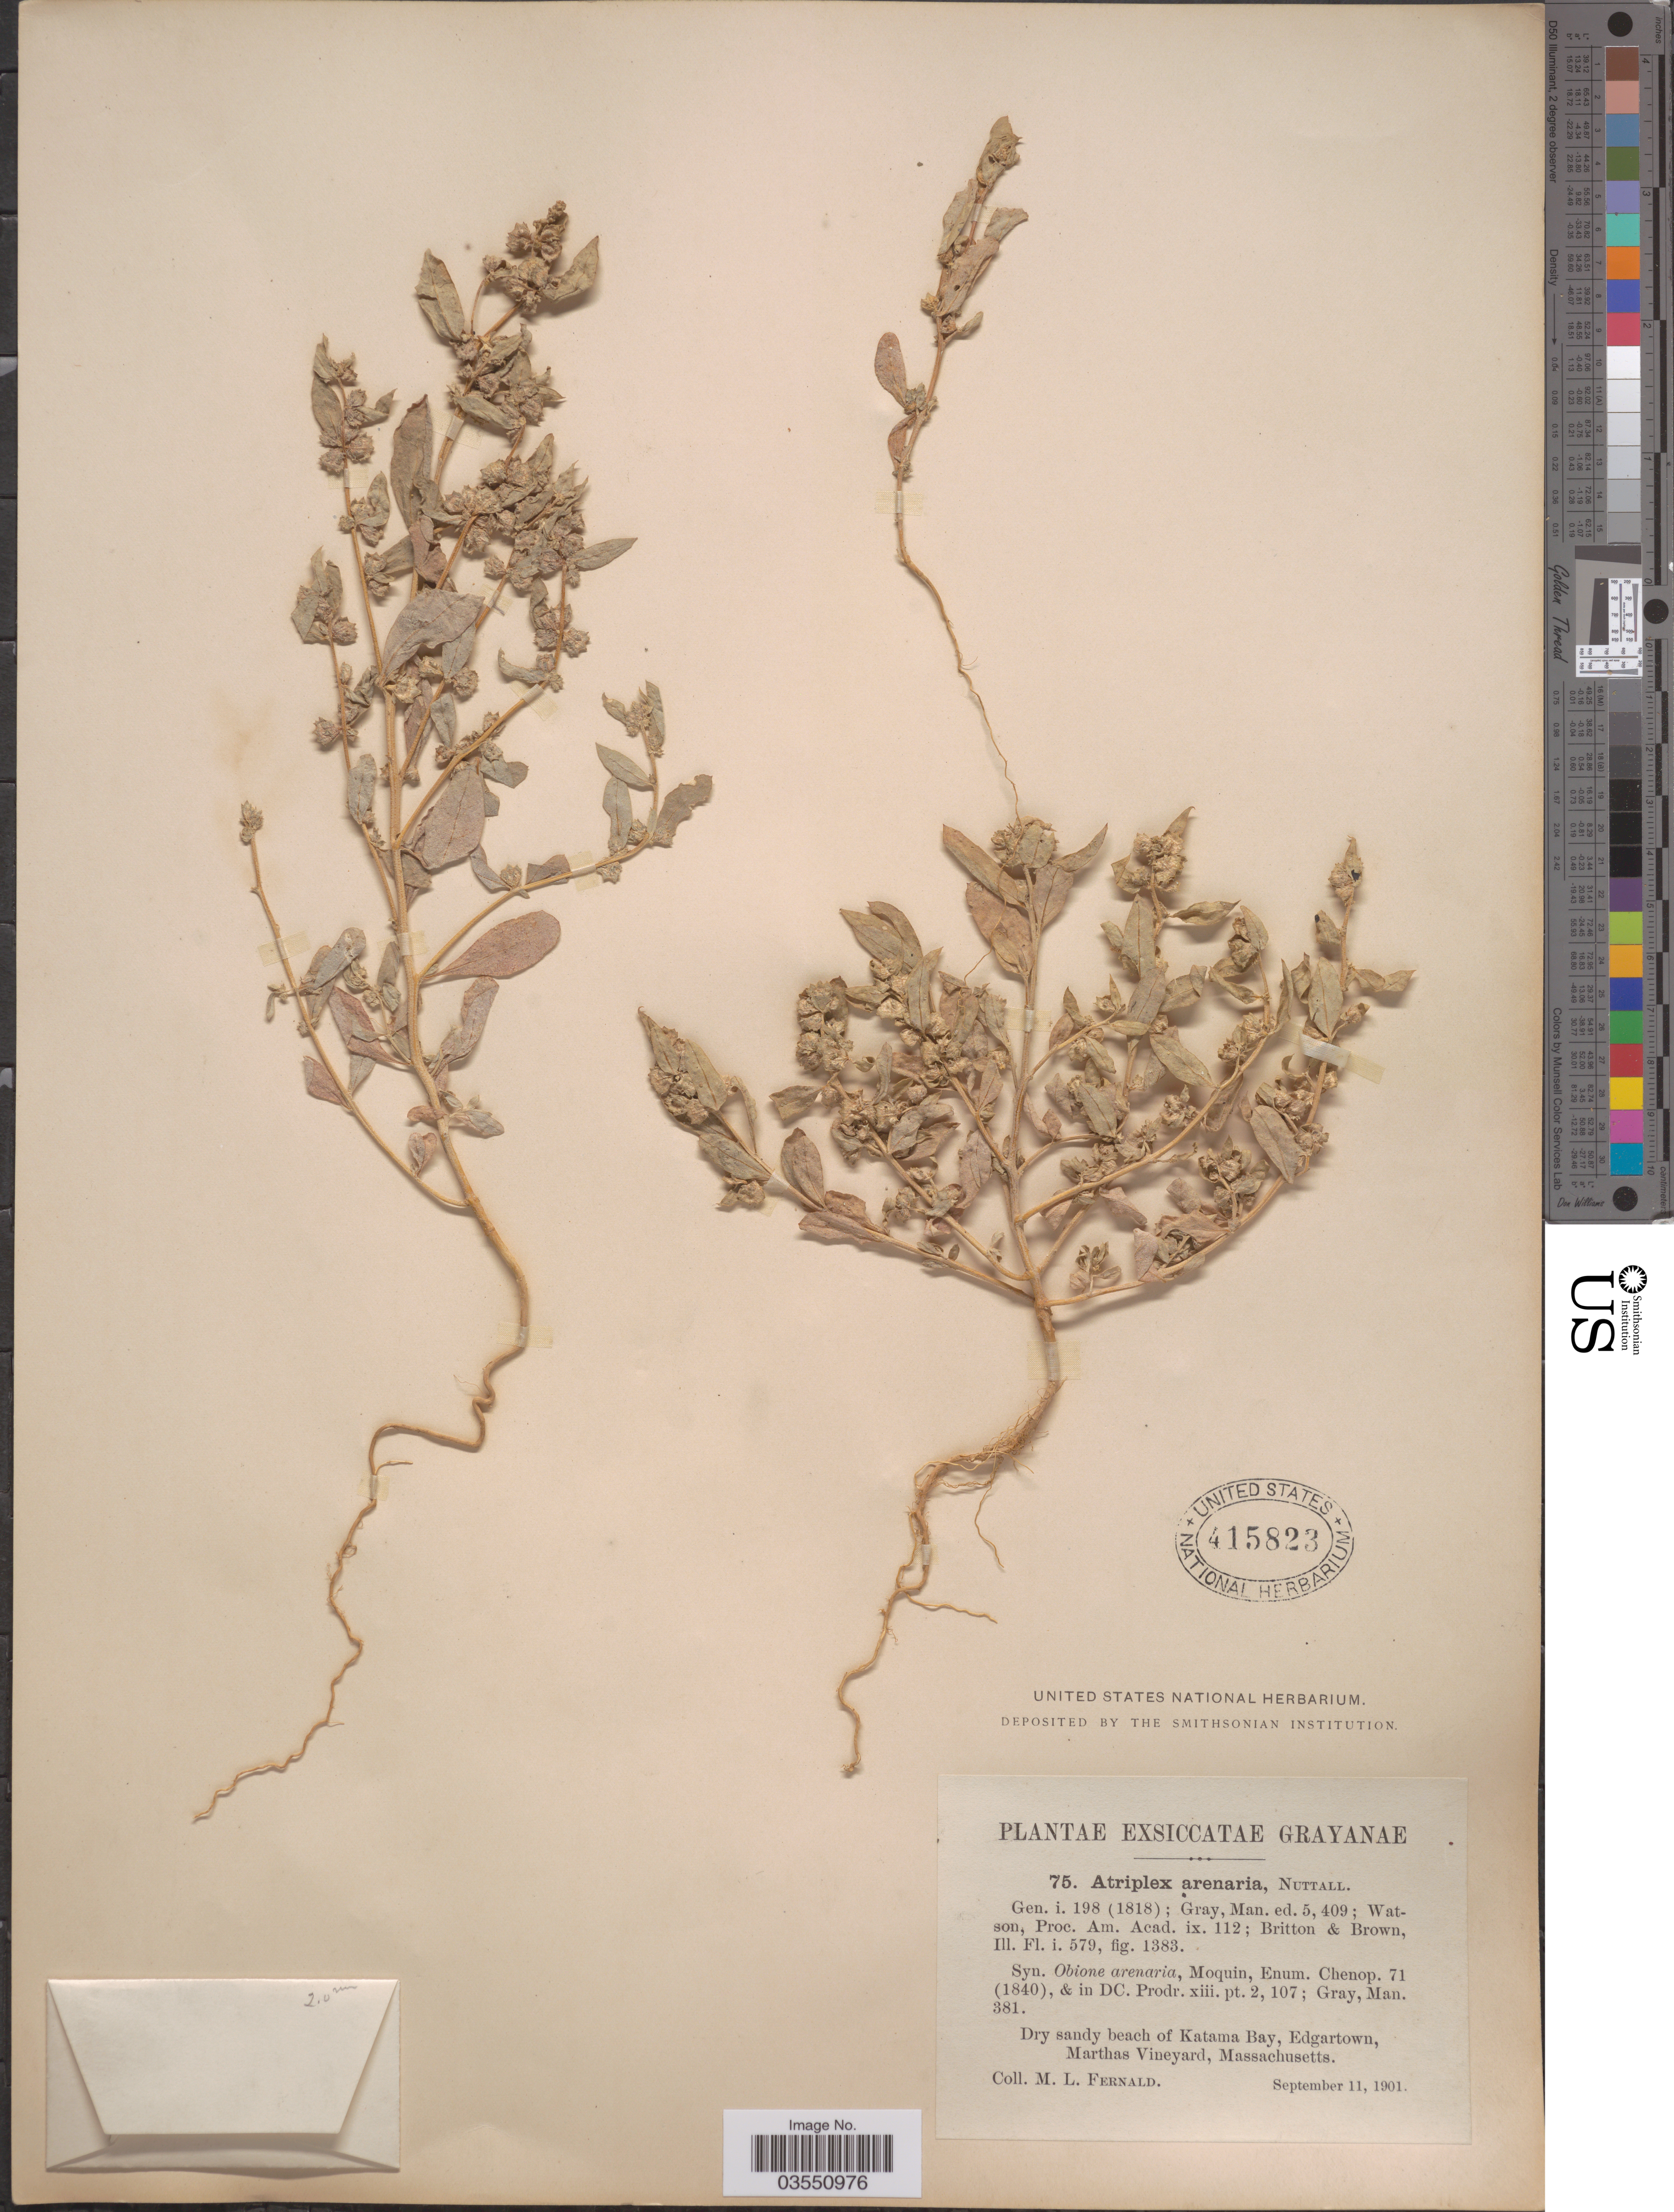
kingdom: Plantae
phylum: Tracheophyta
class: Magnoliopsida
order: Caryophyllales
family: Amaranthaceae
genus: Atriplex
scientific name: Atriplex arenaria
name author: Nutt.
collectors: M. L. Fernald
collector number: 75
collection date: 1901-09-11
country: United States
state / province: Massachusetts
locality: Dry sandy beach of Katama Bay, Edgartown, Marthas Vineyard.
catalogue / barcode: US 415823